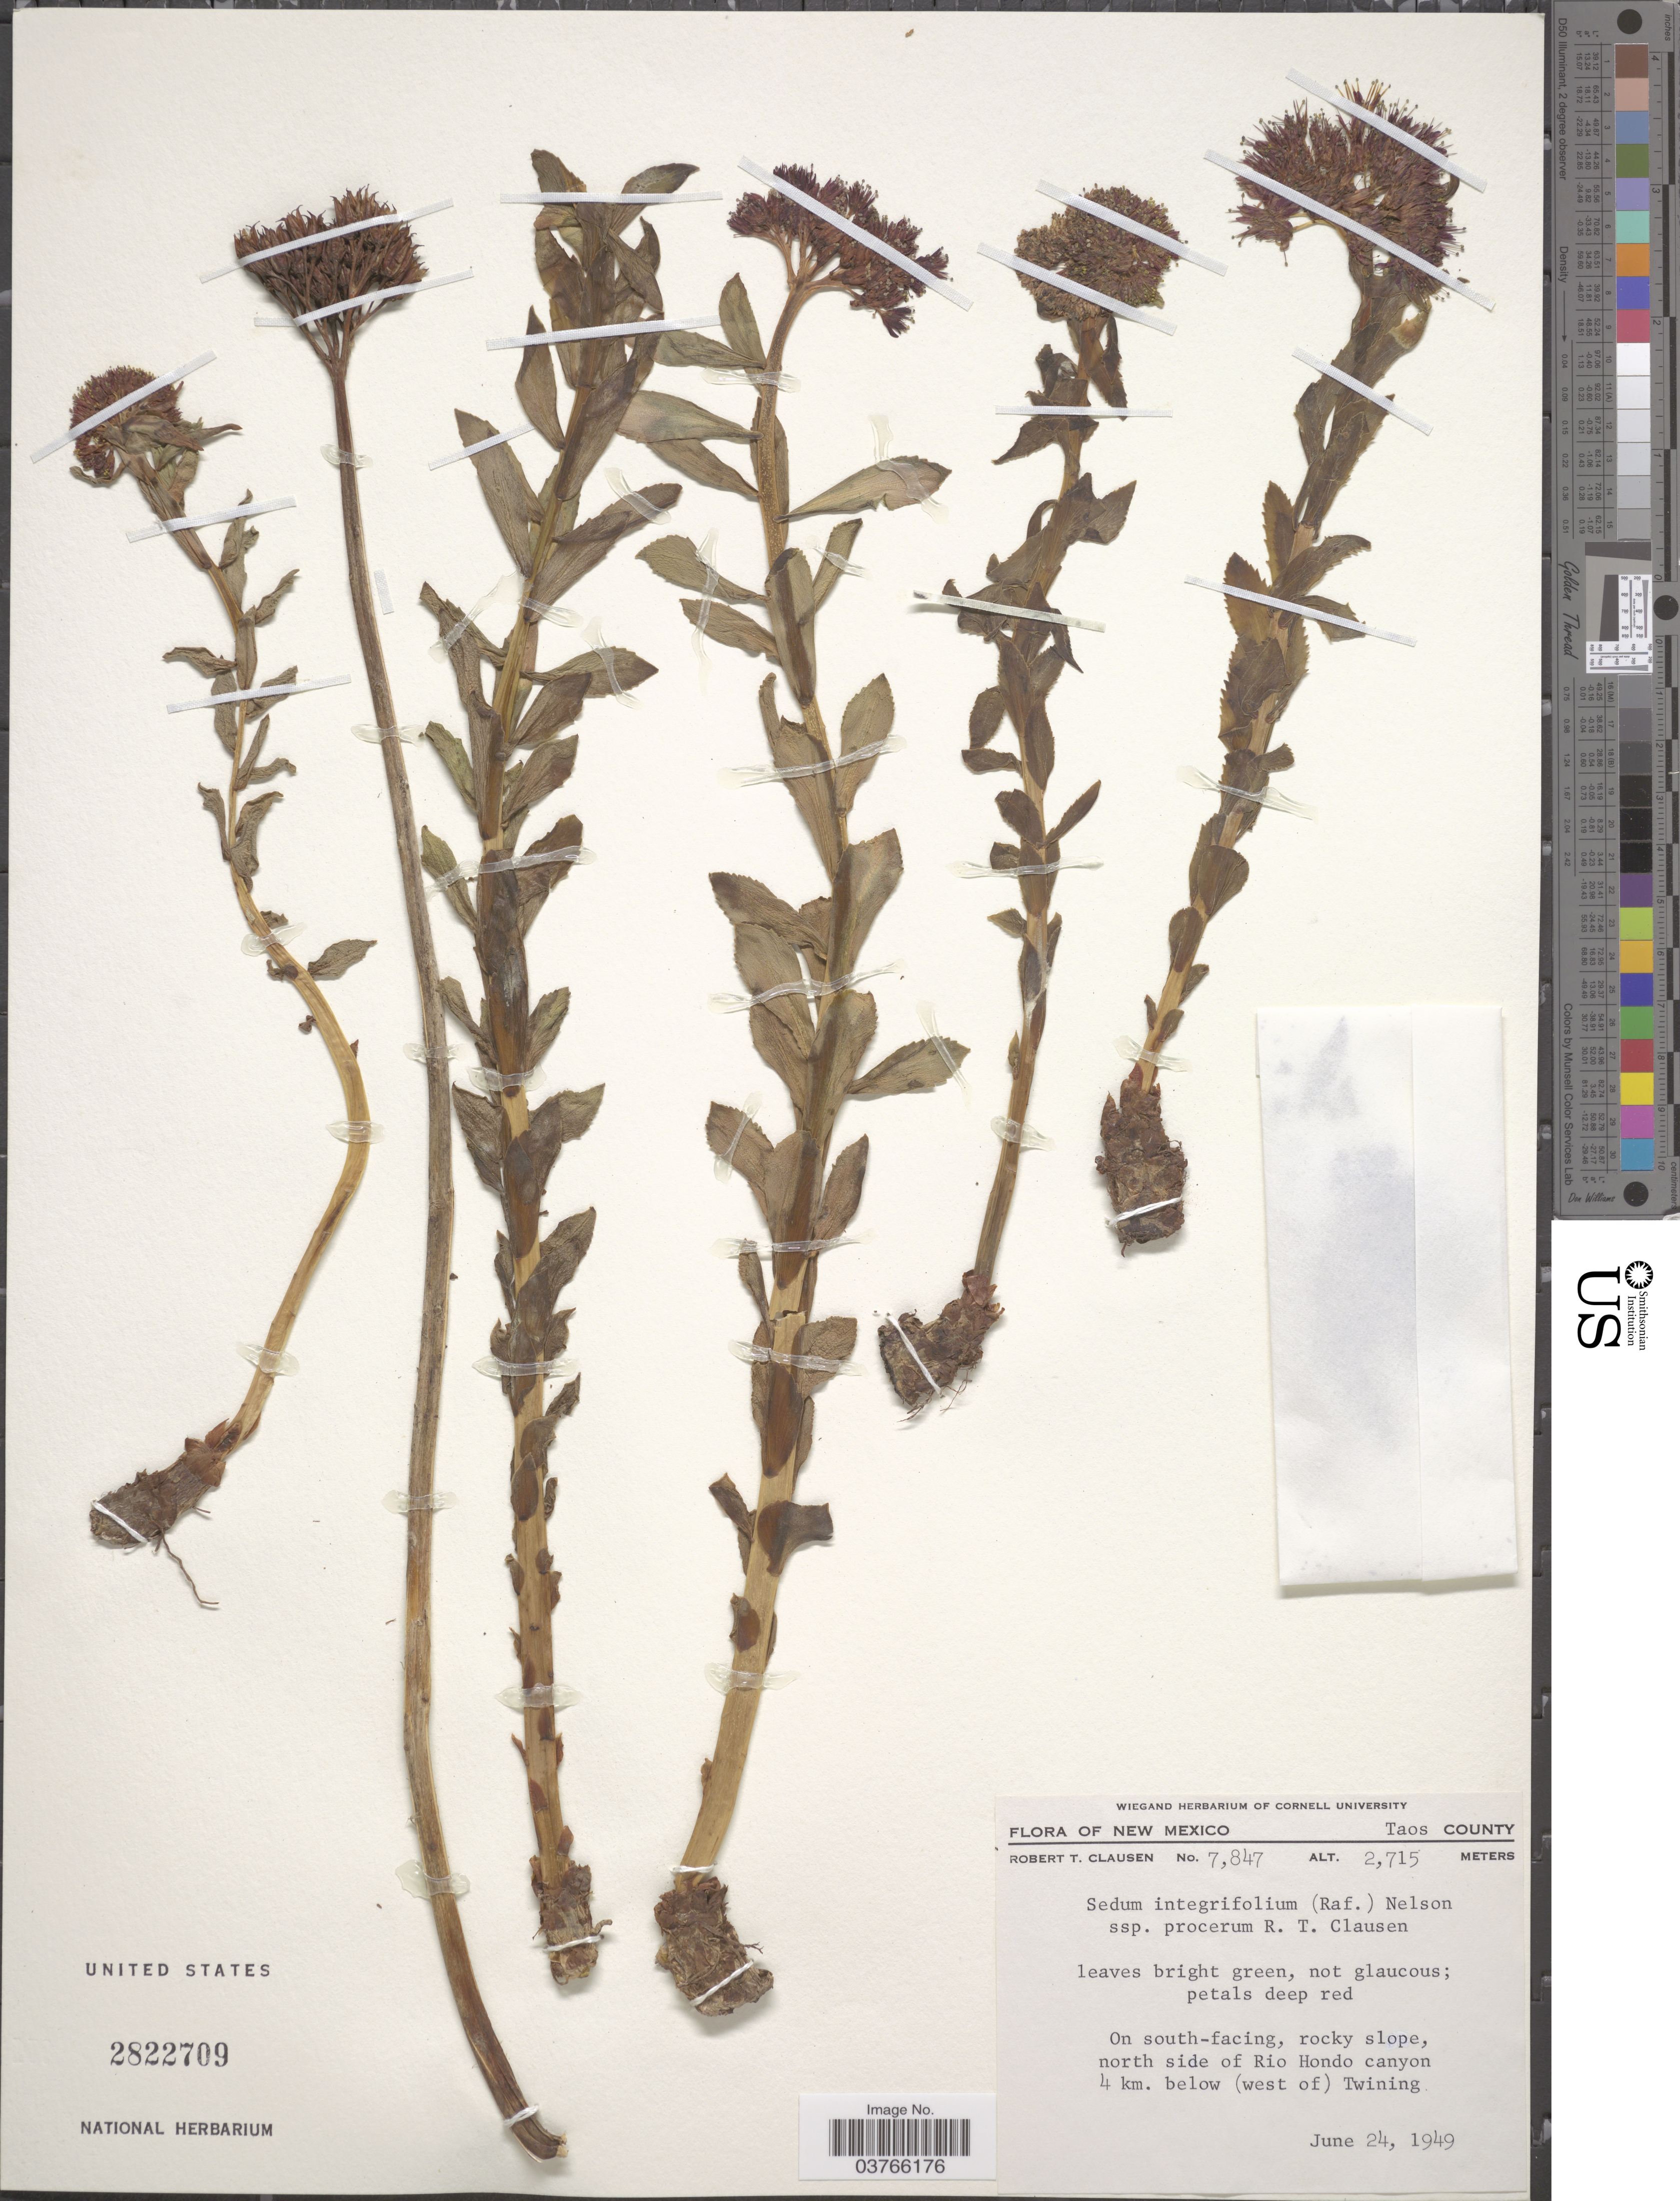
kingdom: Plantae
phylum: Tracheophyta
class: Magnoliopsida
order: Saxifragales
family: Crassulaceae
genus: Rhodiola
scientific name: Rhodiola integrifolia subsp. integrifolia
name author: Raf.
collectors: R. T. Clausen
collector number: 7847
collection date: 1949-06-24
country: United States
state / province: New Mexico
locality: Taos County. On south-facing, rocky slope, north side of Rio Hondo canyon 4 km. below (west of) Twining.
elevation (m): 2715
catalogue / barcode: US 2822709